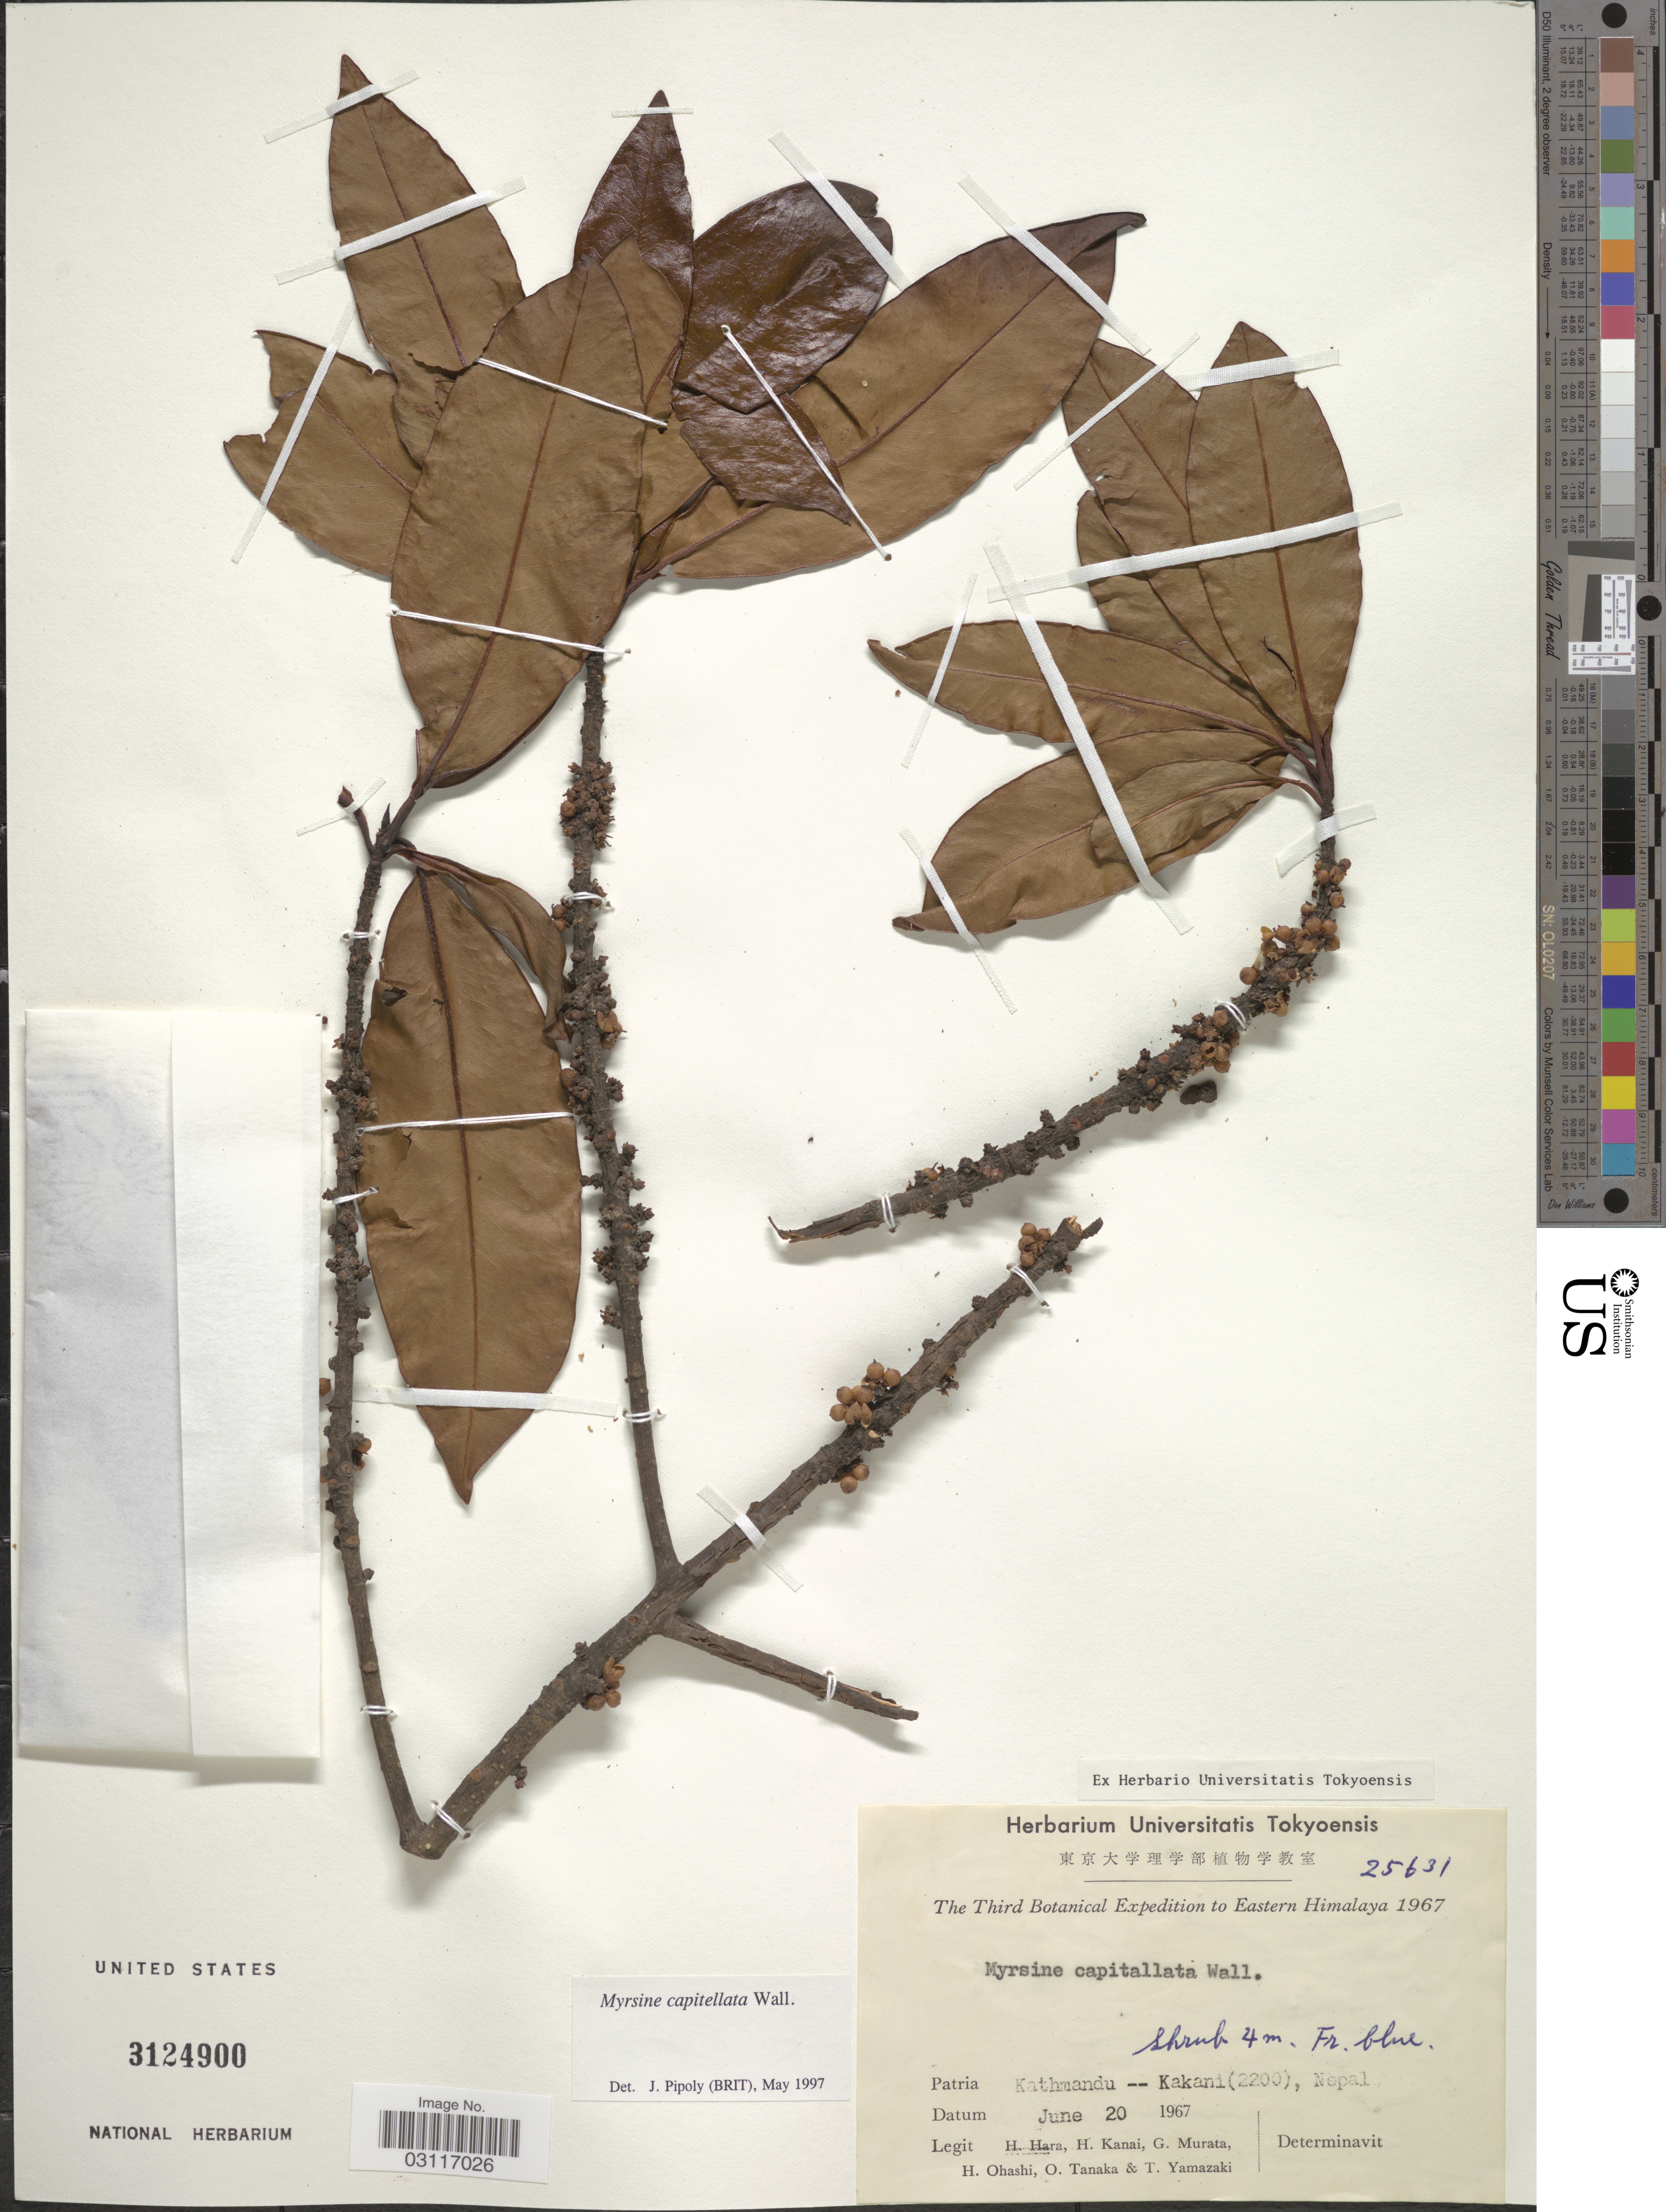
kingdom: Plantae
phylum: Tracheophyta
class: Magnoliopsida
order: Ericales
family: Primulaceae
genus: Myrsine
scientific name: Myrsine capitellata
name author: Wall.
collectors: H. Hara, H. Kanai, G. Murata, H. Ohashi & et al.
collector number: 25631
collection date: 1967-06-20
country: Nepal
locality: To Eastern Himalaya. Kathmandu - Kakani.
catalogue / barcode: US 3124900